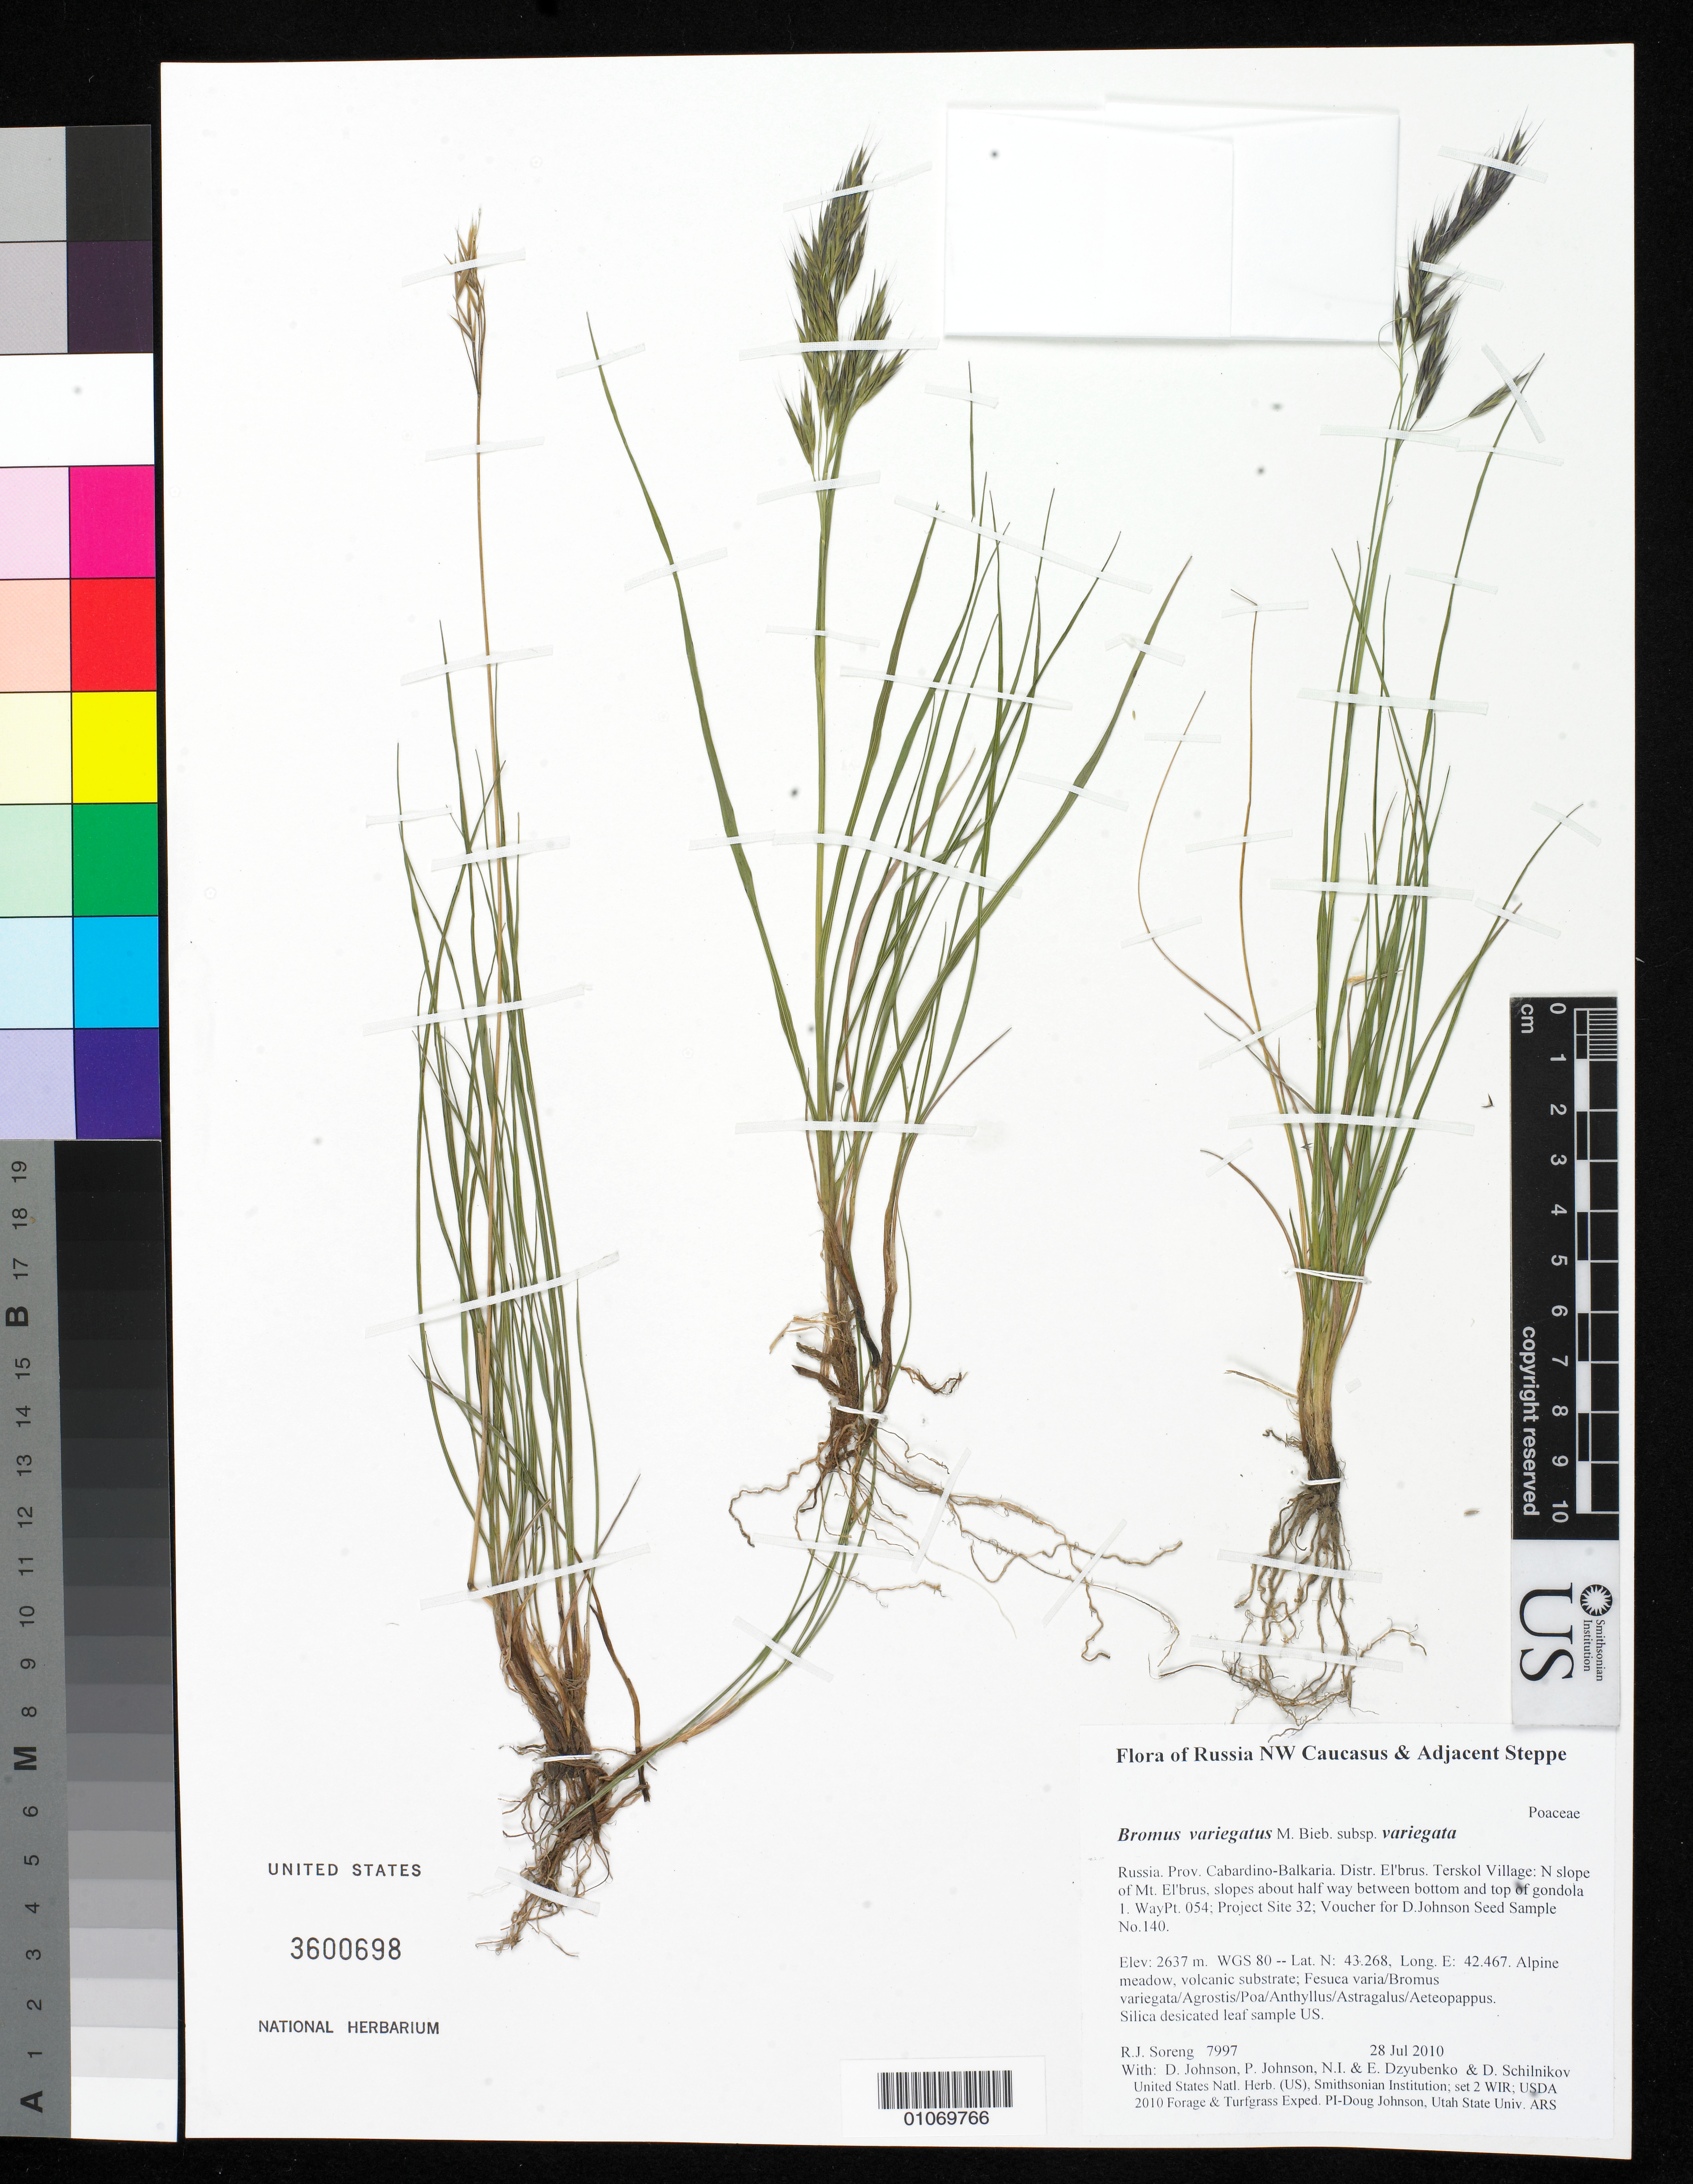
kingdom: Plantae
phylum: Tracheophyta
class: Liliopsida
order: Poales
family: Poaceae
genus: Bromus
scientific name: Bromus variegatus subsp. variegata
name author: M. Bieb.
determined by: Soreng, Robert J., Research Associate (BOT), Smithsonian Institution - National Museum of Natural History (UNITED STATES)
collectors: R. J. Soreng, D. Johnson, P. Johnson, N. Dzyubenko, E. Dzyubenko & D. Schilnikov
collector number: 7997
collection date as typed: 28 Jul 2010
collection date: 2010-07-28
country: Russian Federation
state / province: Kabardino-Balkar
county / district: El'brus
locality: Terskol Village: N slope of Mt. El'brus, slopes about half way between bottom and top of gondola 1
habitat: Alpine meadow, volcanic substrate; Fesuca varia/Bromus variegata/Agrostis/Poa/Anthyllus/Astragalus/Aeteopappus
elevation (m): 2637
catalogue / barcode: US 3600698